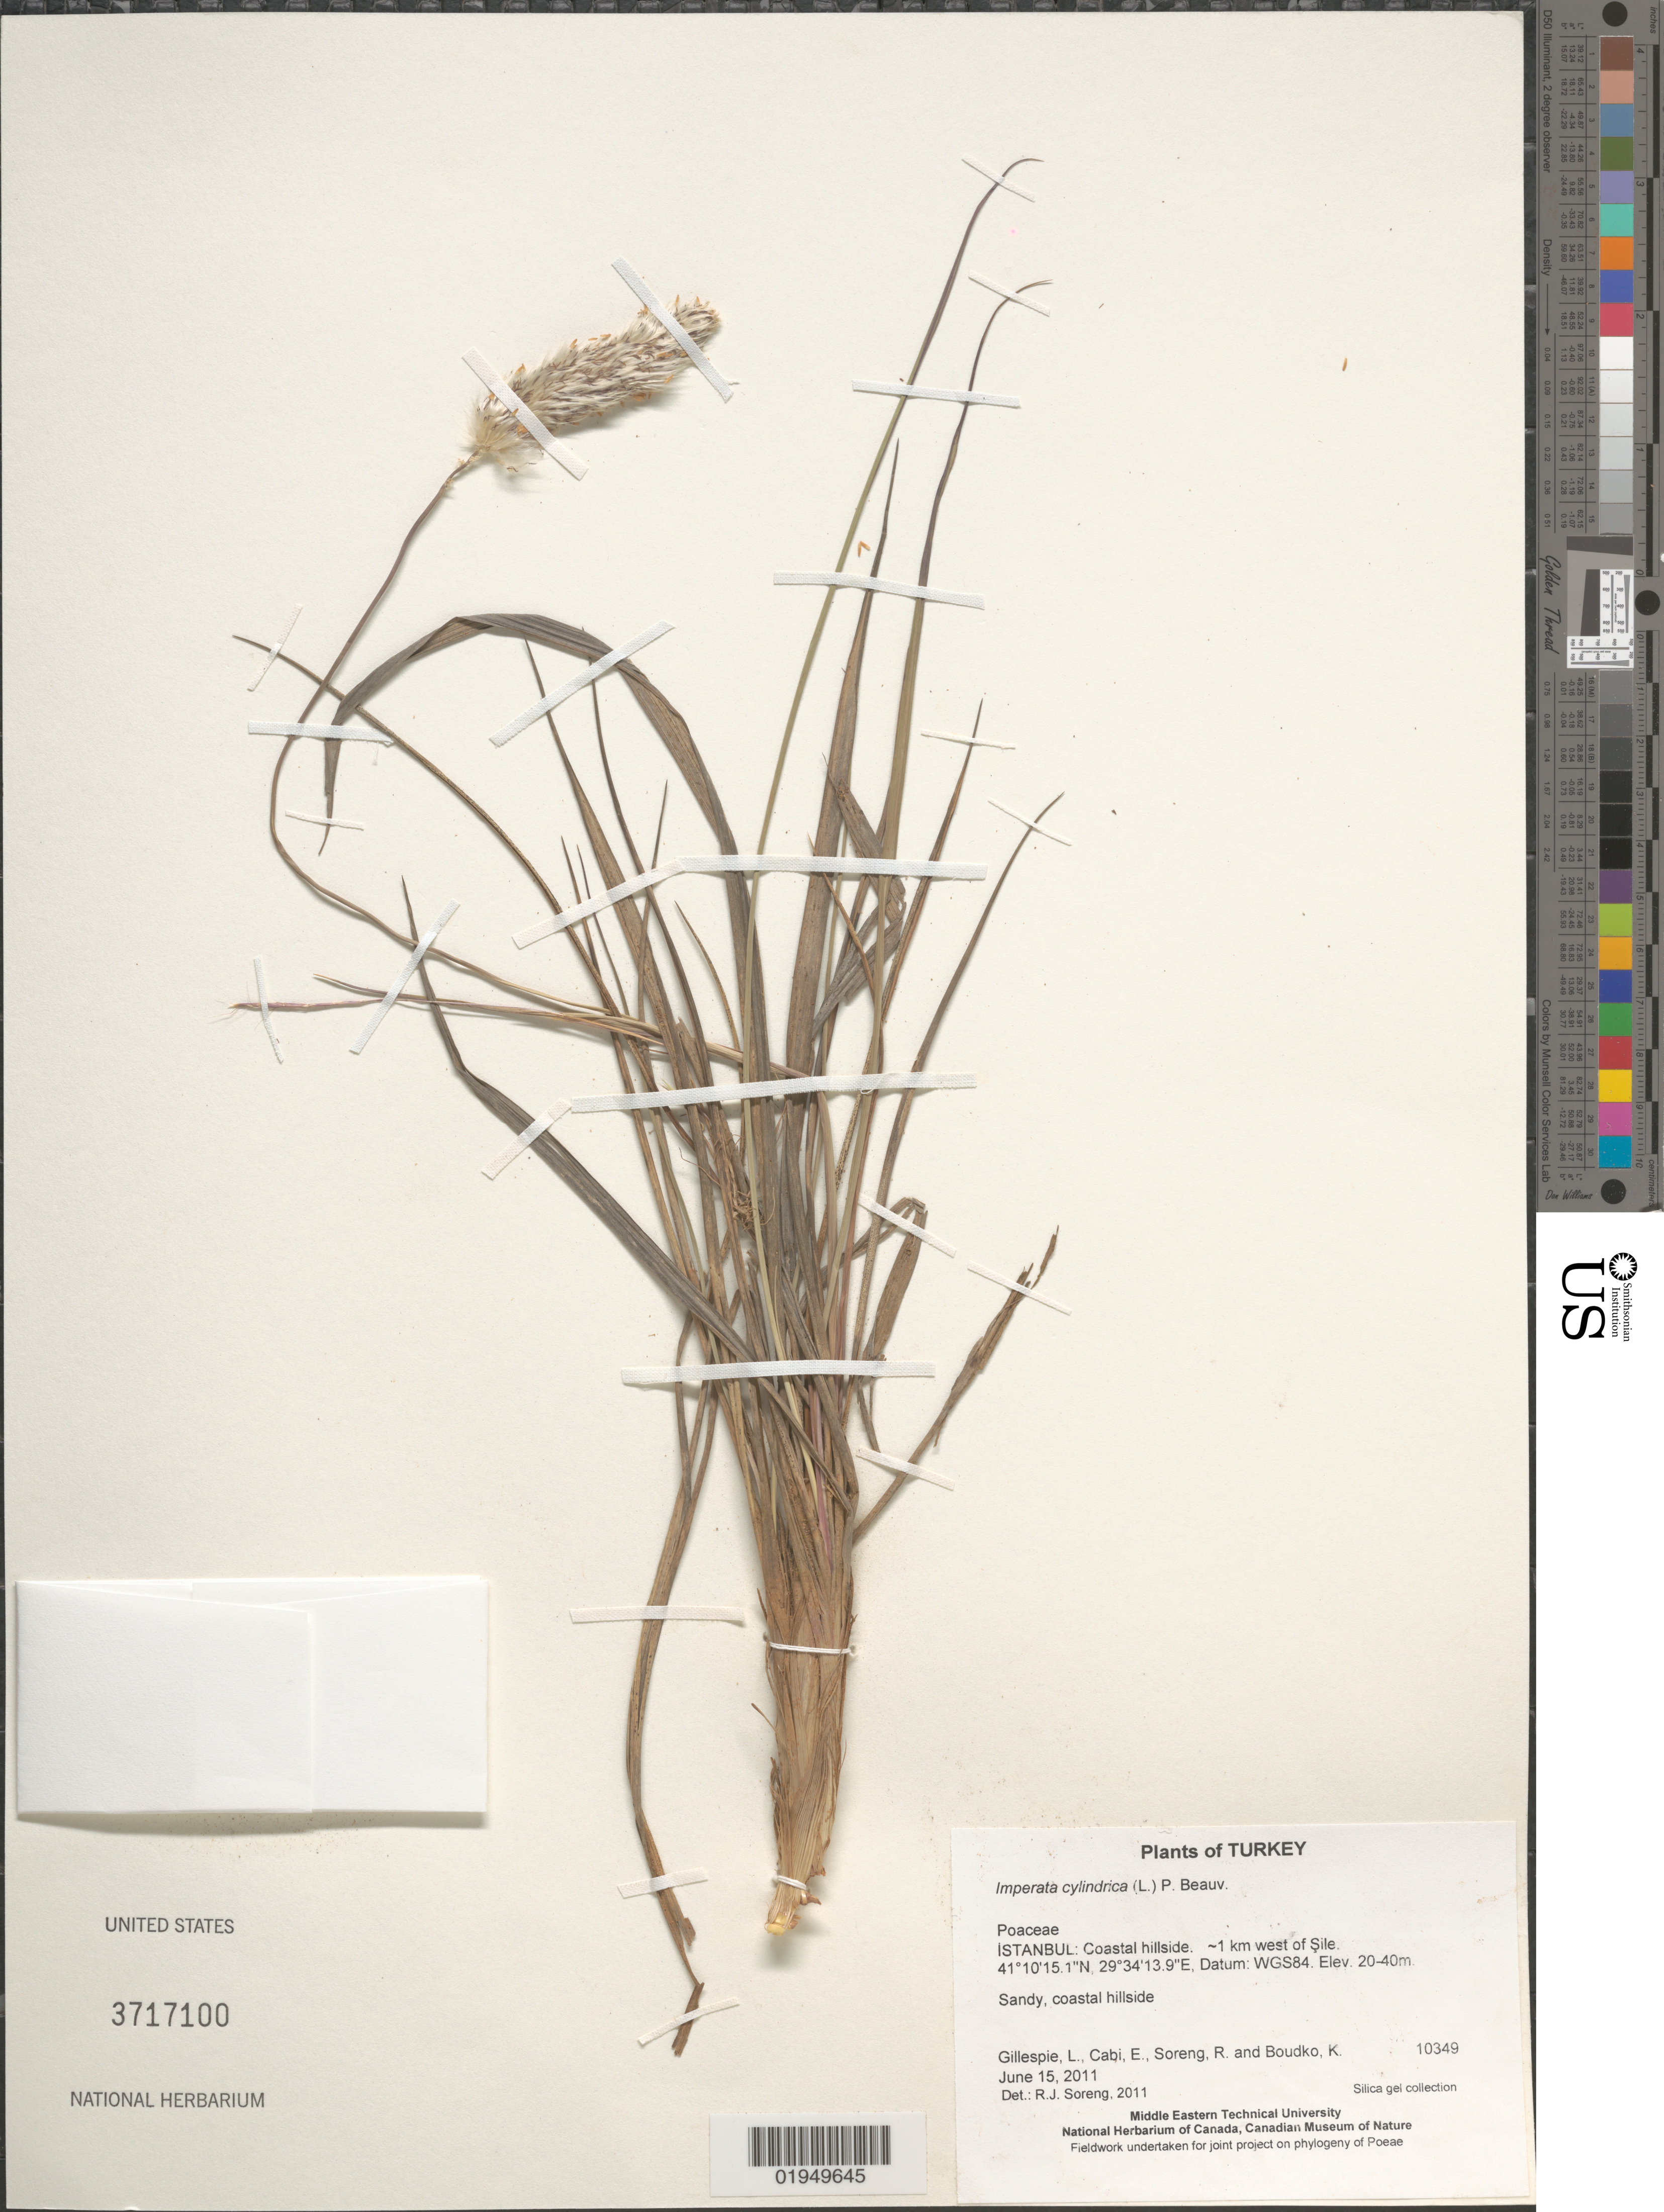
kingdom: Plantae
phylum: Tracheophyta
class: Liliopsida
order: Poales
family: Poaceae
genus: Imperata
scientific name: Imperata cylindrica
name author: (L.) P. Beauv.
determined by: Soreng, Robert J., Research Associate (BOT), Smithsonian Institution - National Museum of Natural History (UNITED STATES)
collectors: L. J. Gillespie, E. Cabi, R. J. Soreng & K. Boudko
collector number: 10349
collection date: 2011-06-15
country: Turkey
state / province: Istanbul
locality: Coastal hillside. ~1 km west of Sile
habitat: Sandy, coastal hillside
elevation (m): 20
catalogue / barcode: US 3717100